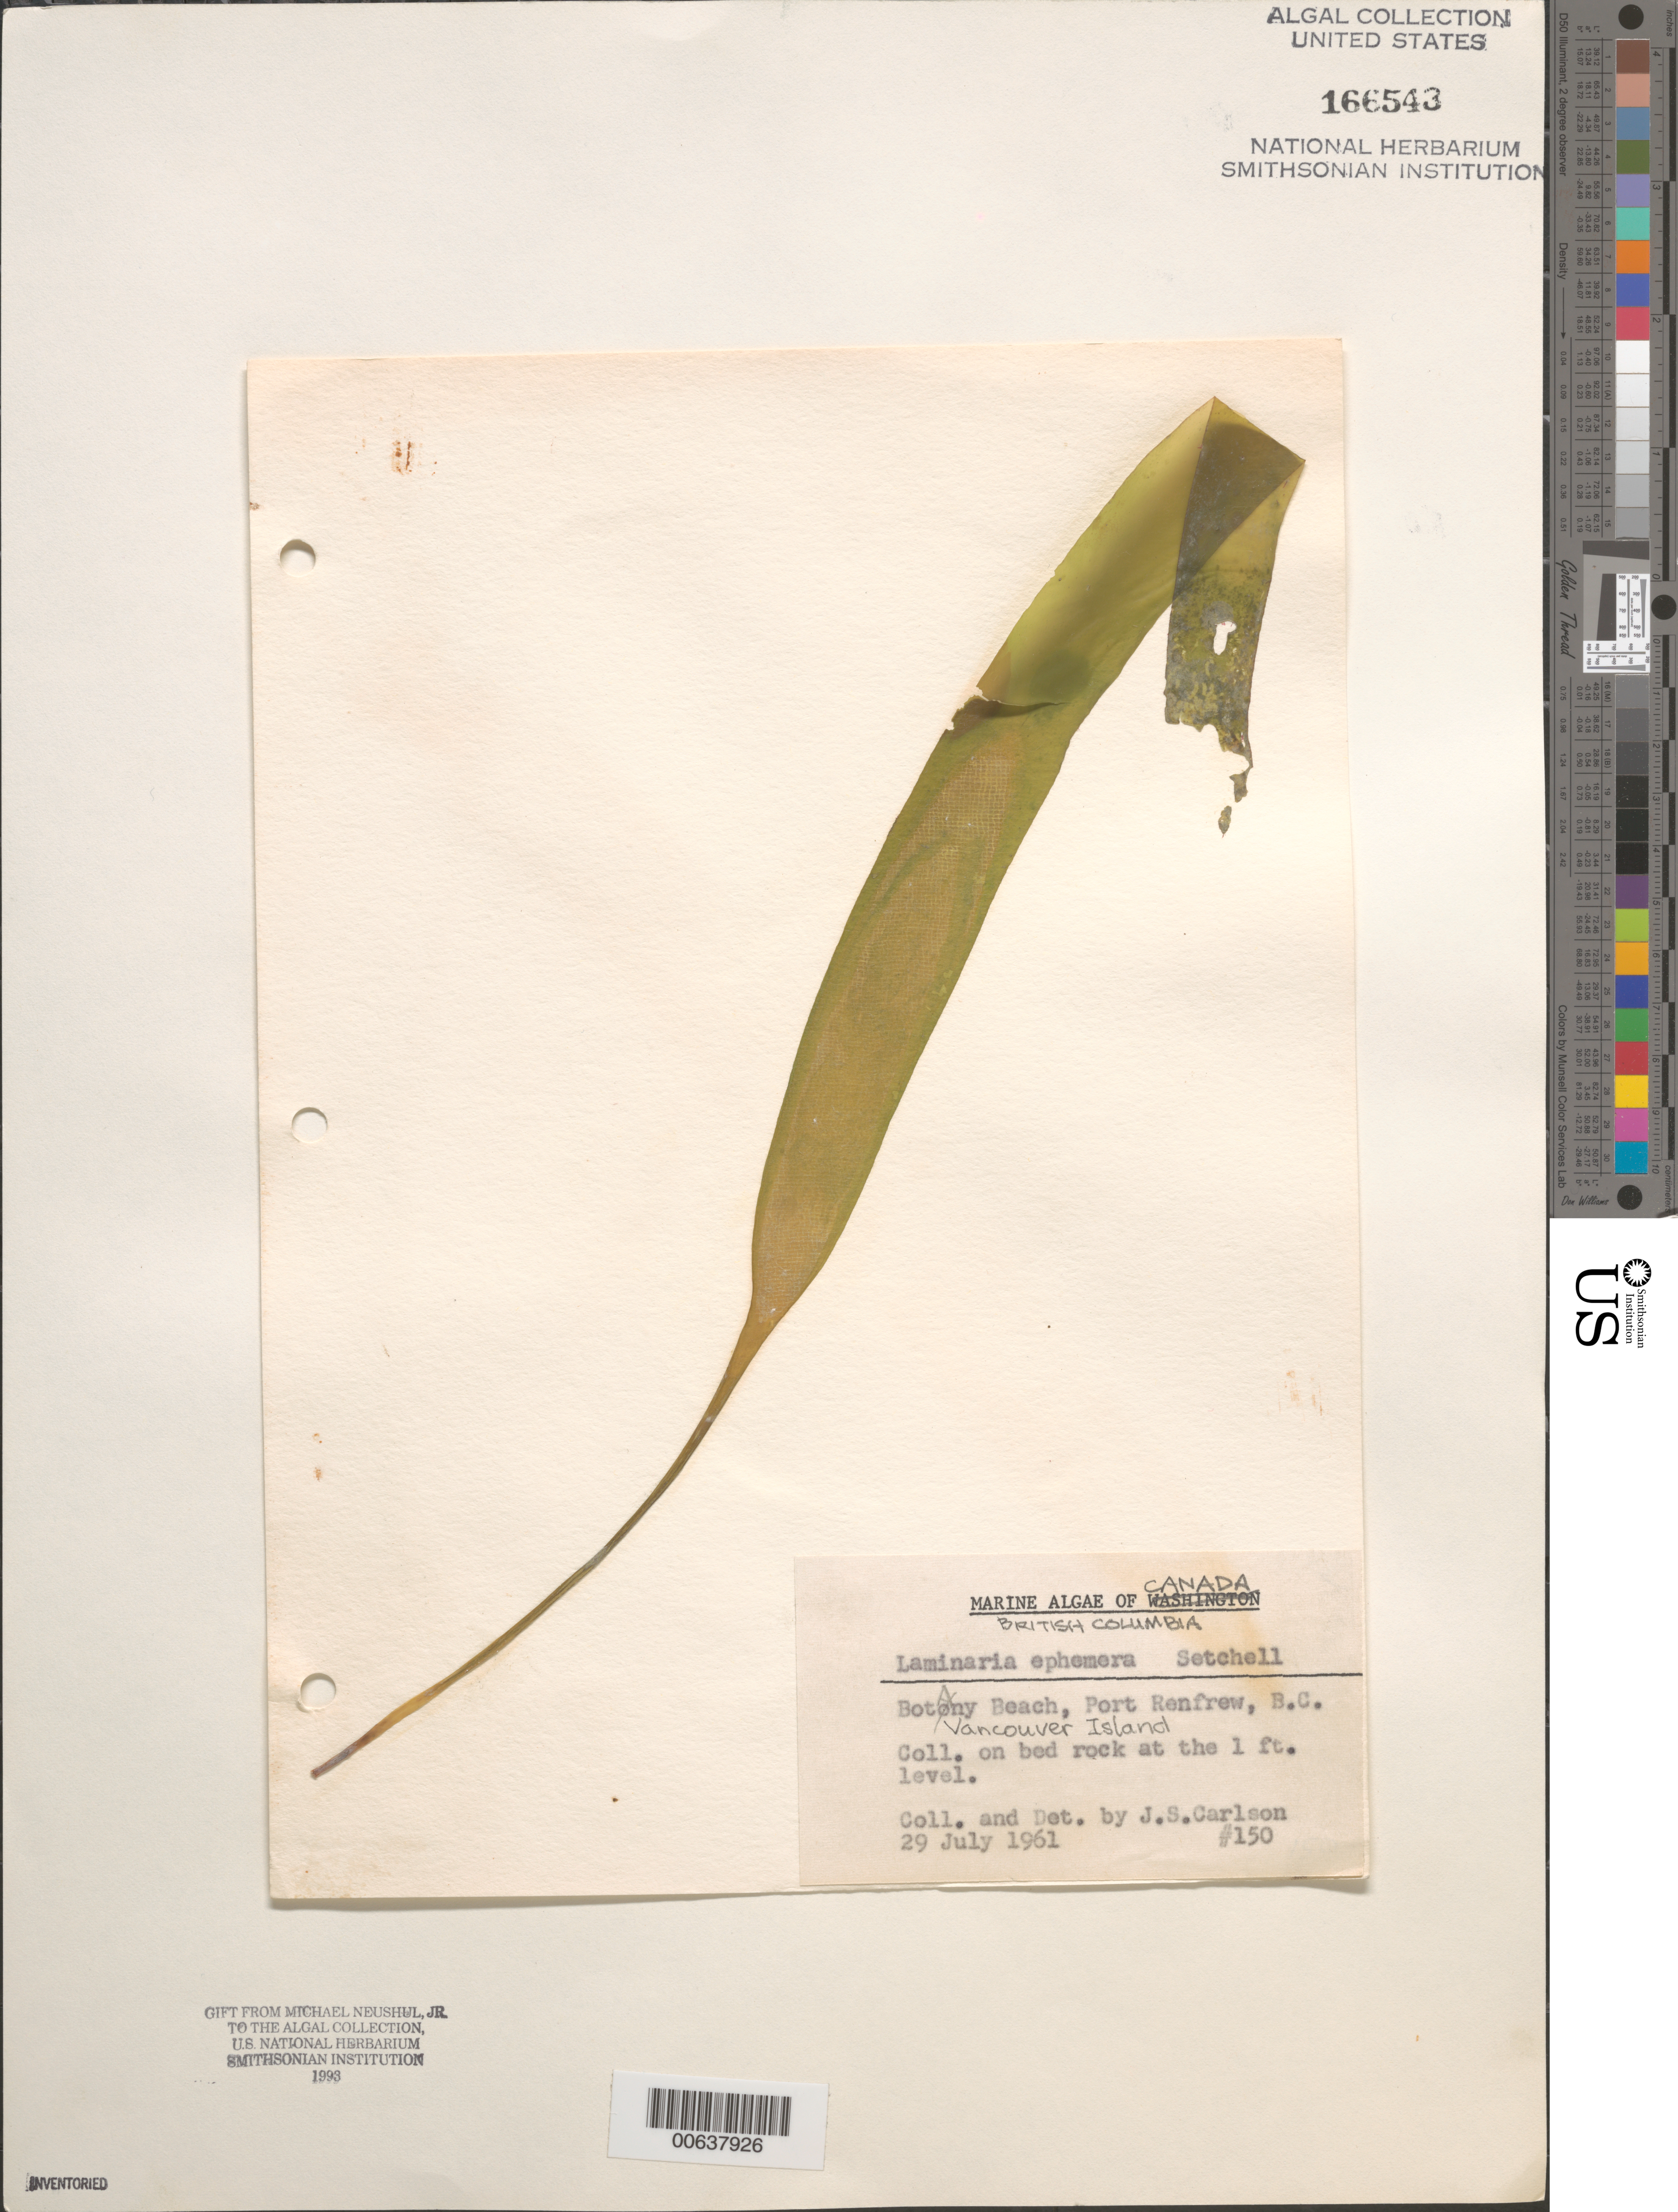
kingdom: Chromista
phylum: Ochrophyta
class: Phaeophyceae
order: Laminariales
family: Laminariaceae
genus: Laminaria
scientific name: Laminaria ephemera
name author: Setch.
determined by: Carlson, J. S.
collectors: J. Carlson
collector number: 150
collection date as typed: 29 Jul 1961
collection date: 1961-07-29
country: Canada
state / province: British Columbia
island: Vancouver Island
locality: Botany Beach, Port Renfrew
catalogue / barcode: US 166543